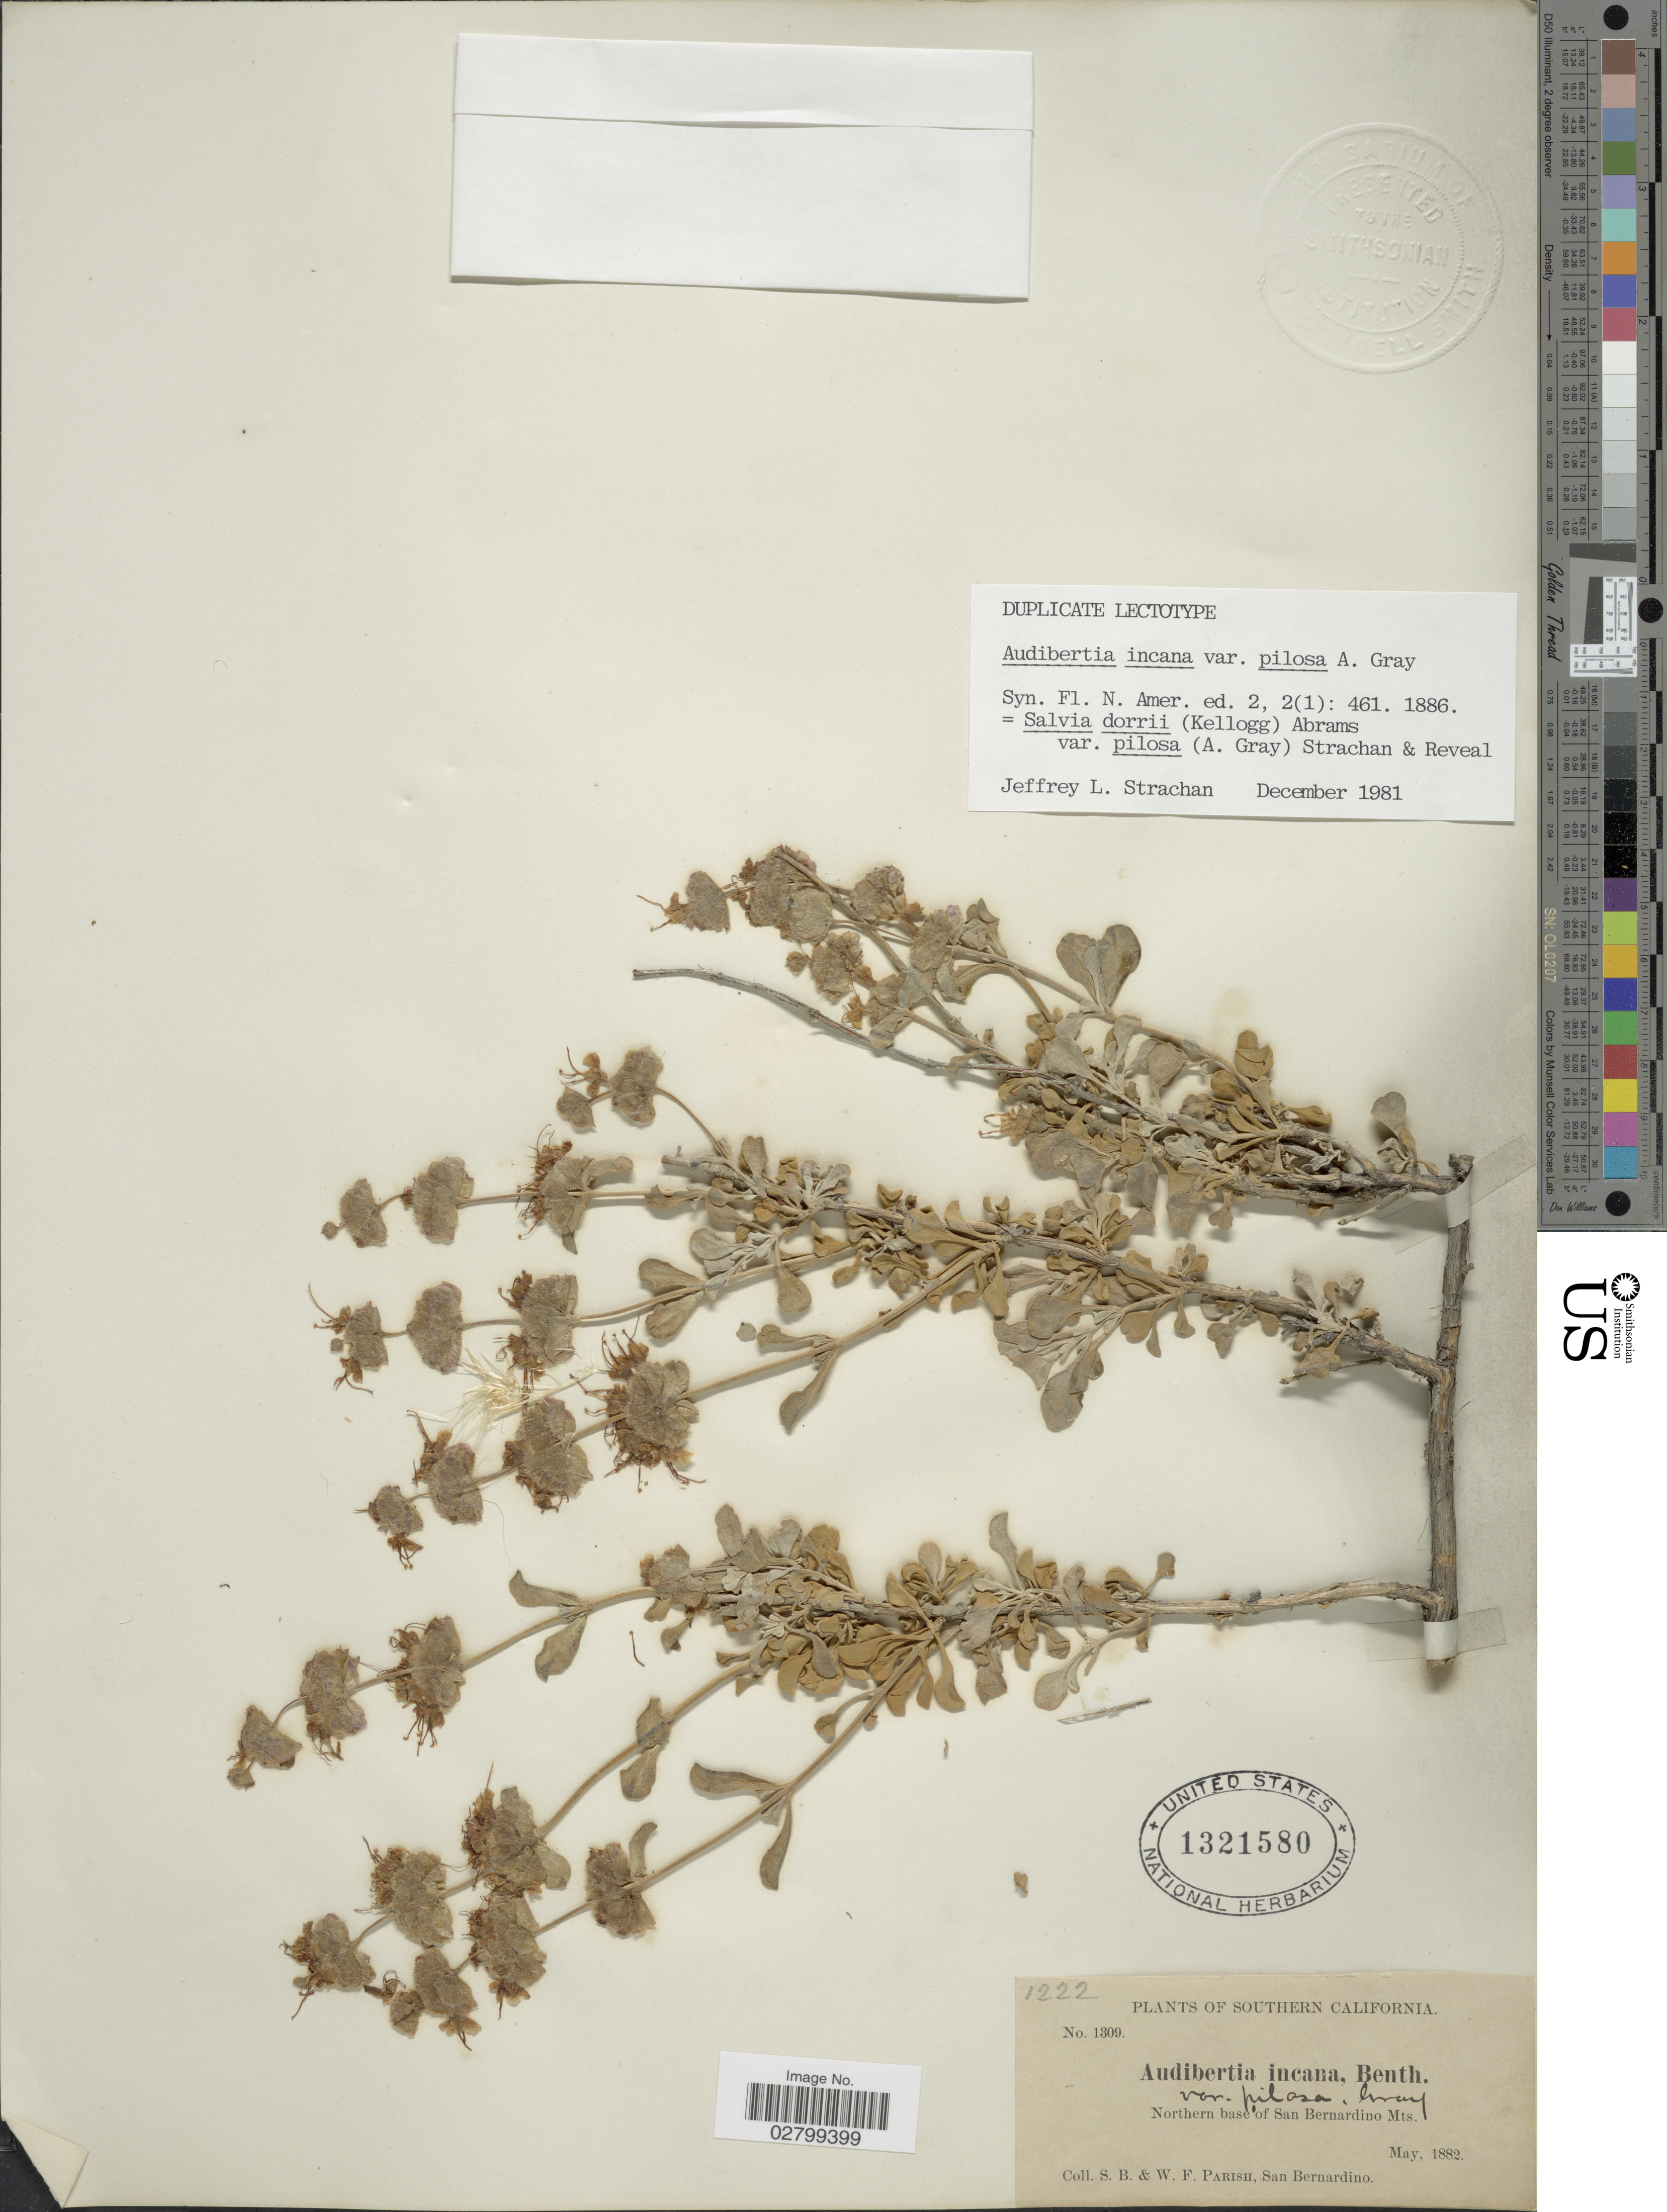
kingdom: Plantae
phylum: Tracheophyta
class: Magnoliopsida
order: Lamiales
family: Lamiaceae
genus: Salvia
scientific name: Salvia dorrii var. pilosa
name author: (A. Gray) Strachan & Reveal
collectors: S. B. Parish & W. F. Parish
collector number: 1309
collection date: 1882-05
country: United States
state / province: California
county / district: San Bernardino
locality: Southern California. Northern base of San Bernardino Mts.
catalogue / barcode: US 1321580